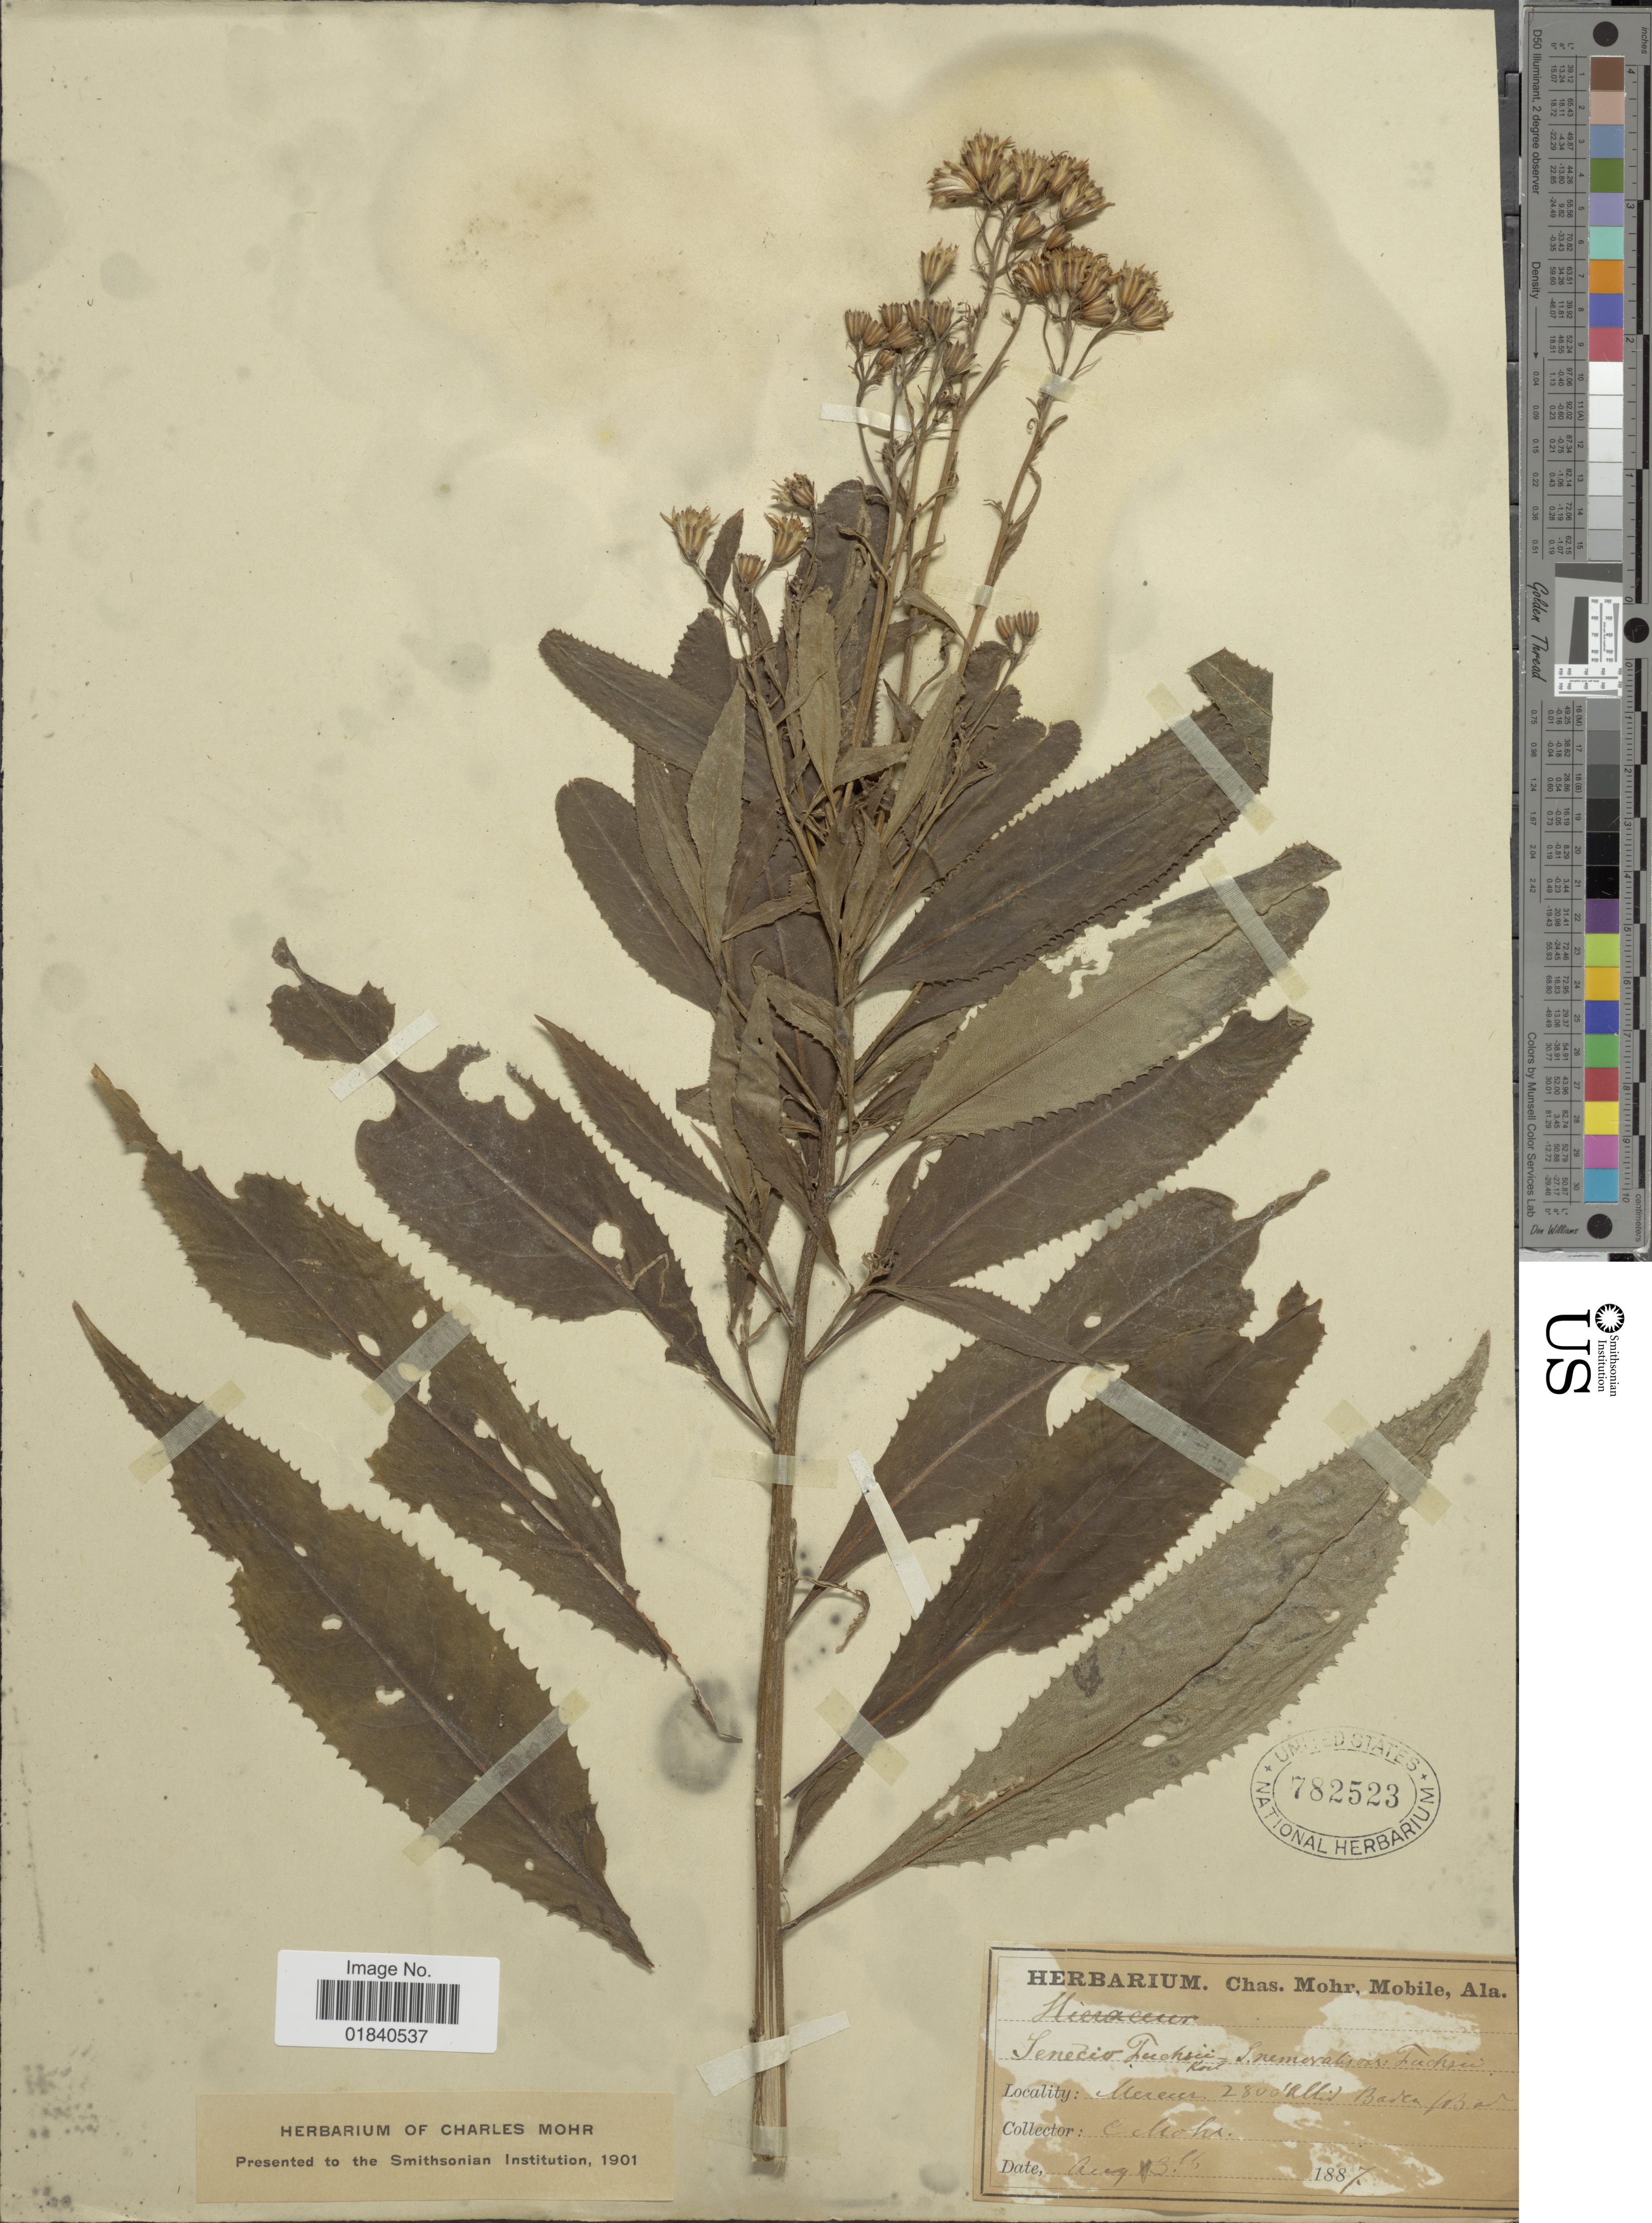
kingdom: Plantae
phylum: Tracheophyta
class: Magnoliopsida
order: Asterales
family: Asteraceae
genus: Senecio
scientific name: Senecio ovatus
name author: (G. Gaertn. et al.) Willd.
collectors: Mohr, C. T. (herbarium)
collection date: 1887-08-13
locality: Mereces. Baden/Bad [interpreted]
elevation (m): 853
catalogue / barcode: US 782523